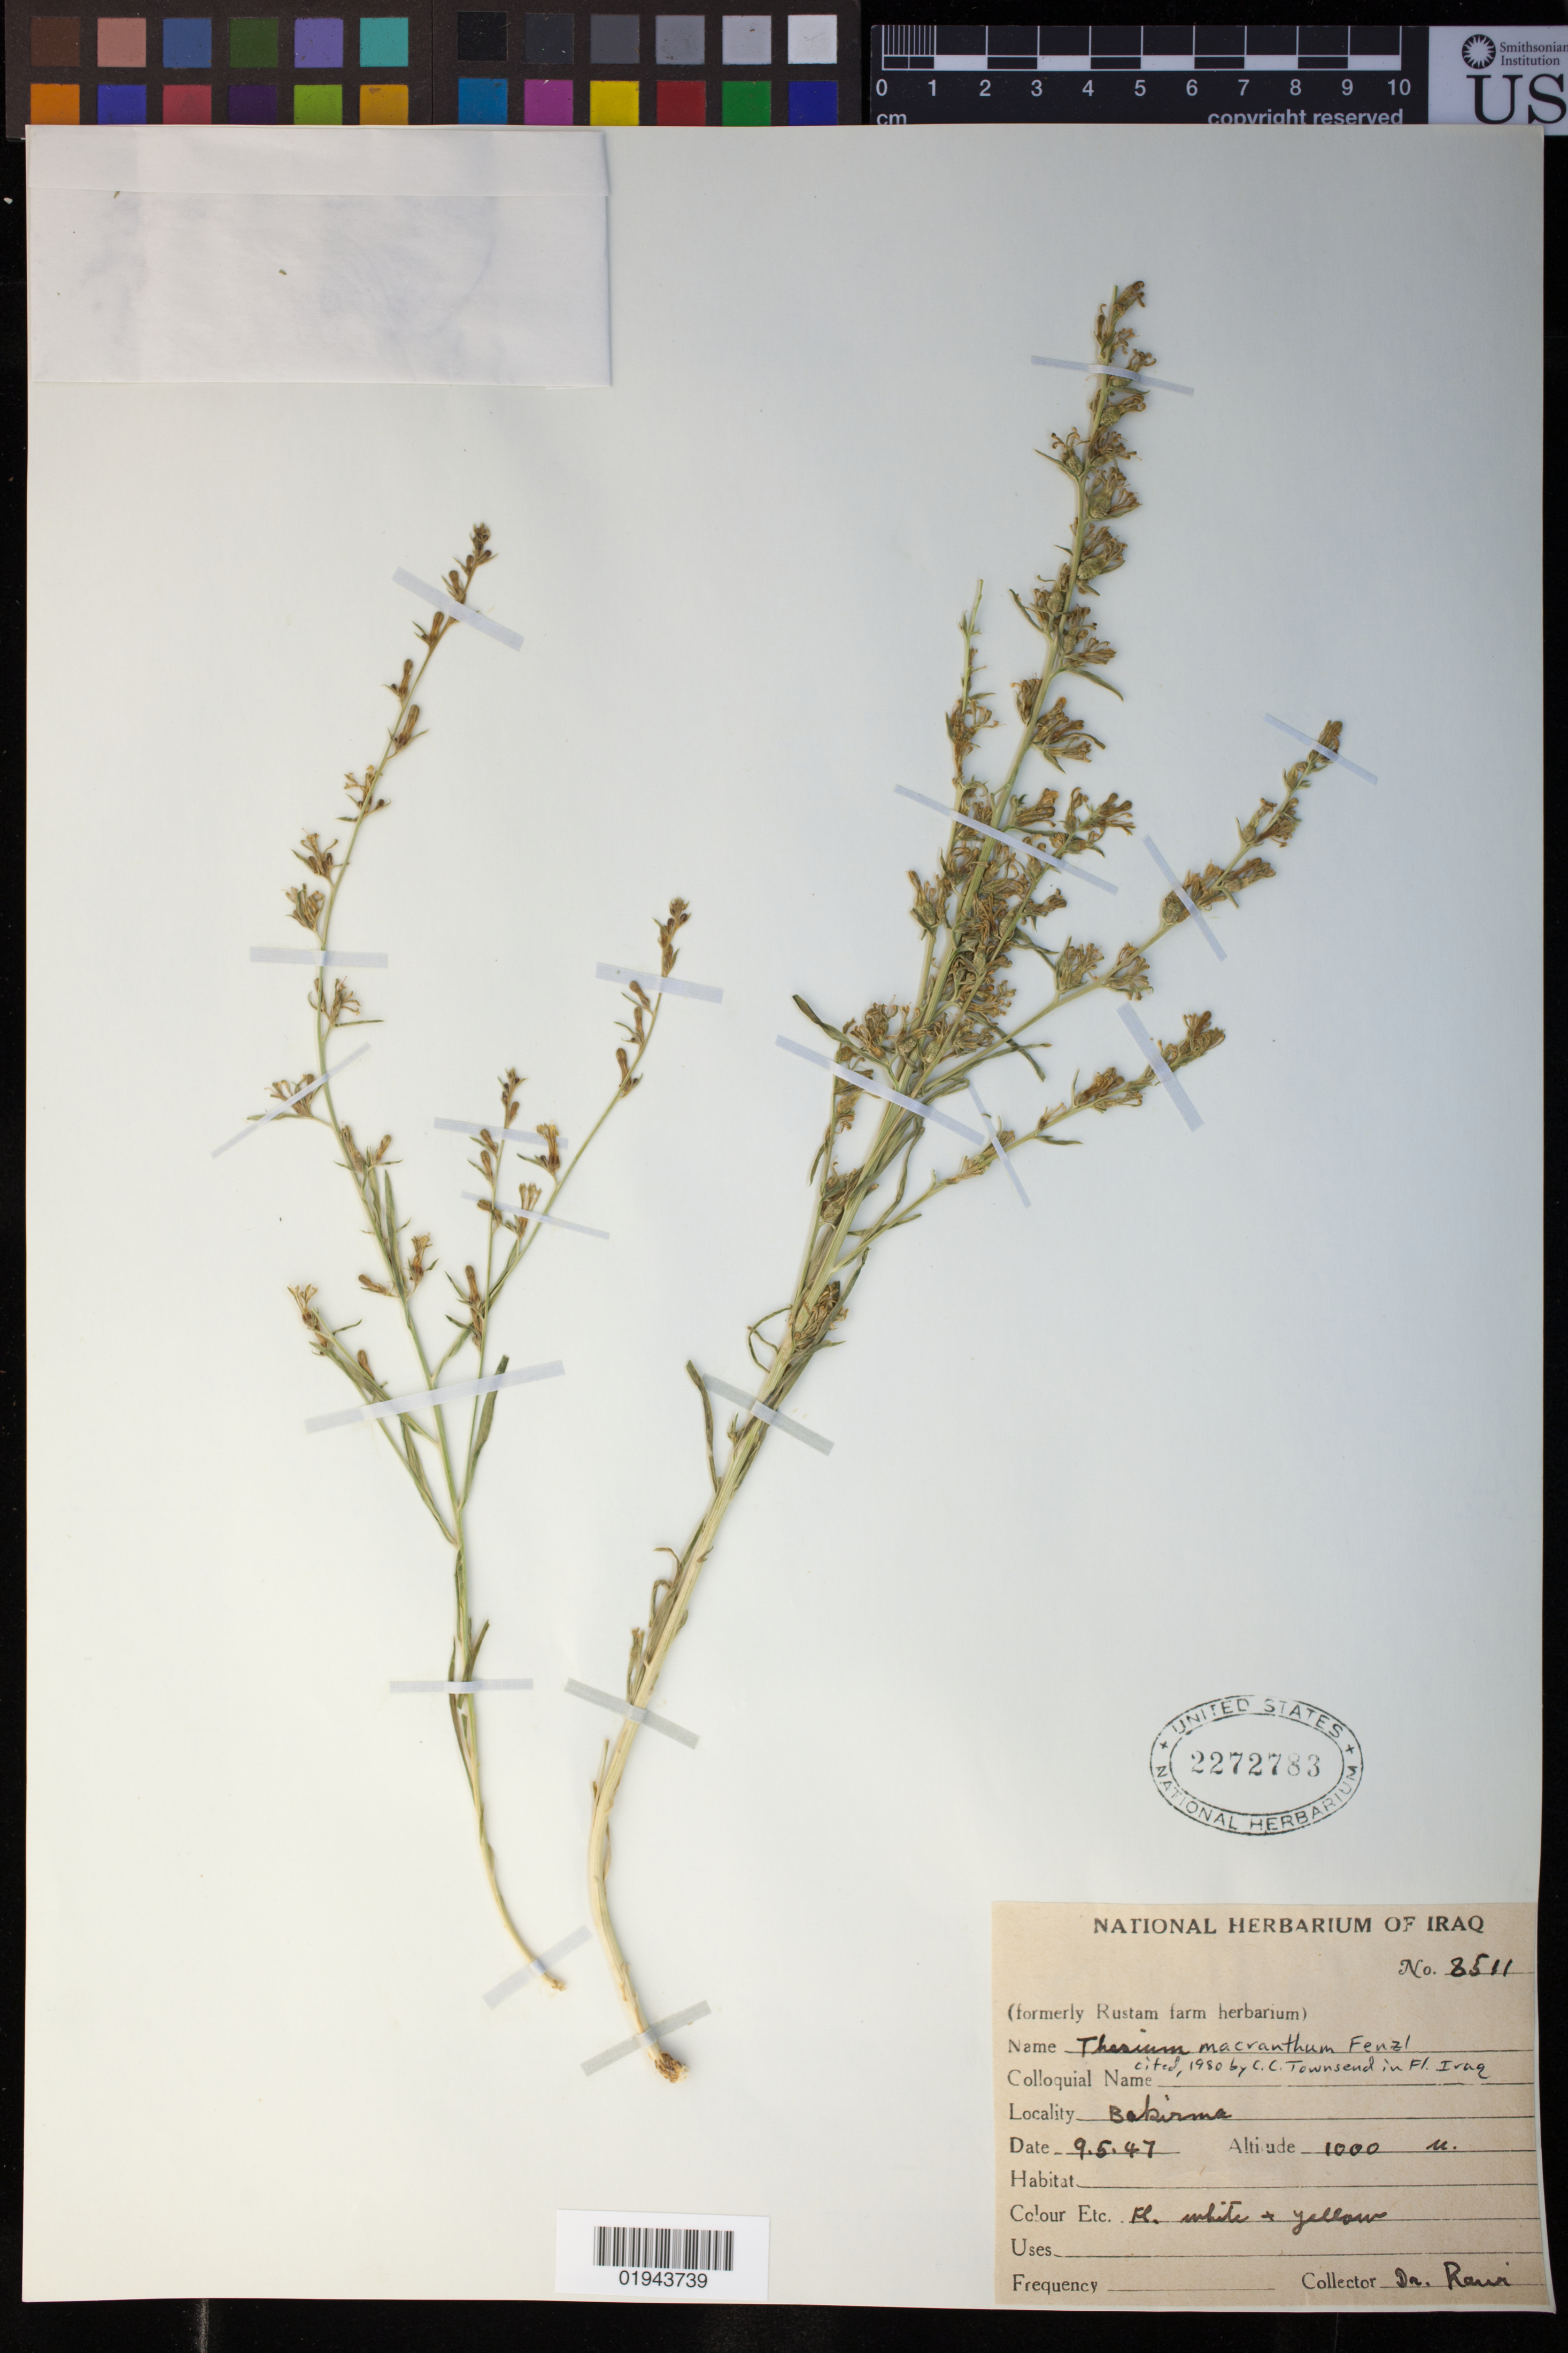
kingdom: Plantae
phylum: Tracheophyta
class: Magnoliopsida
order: Santalales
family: Thesiaceae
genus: Thesium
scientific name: Thesium macranthum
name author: C. Presl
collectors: -. Rawi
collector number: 8511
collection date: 1947-05-09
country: Israel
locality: Bakirma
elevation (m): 1000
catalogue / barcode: US 2272783